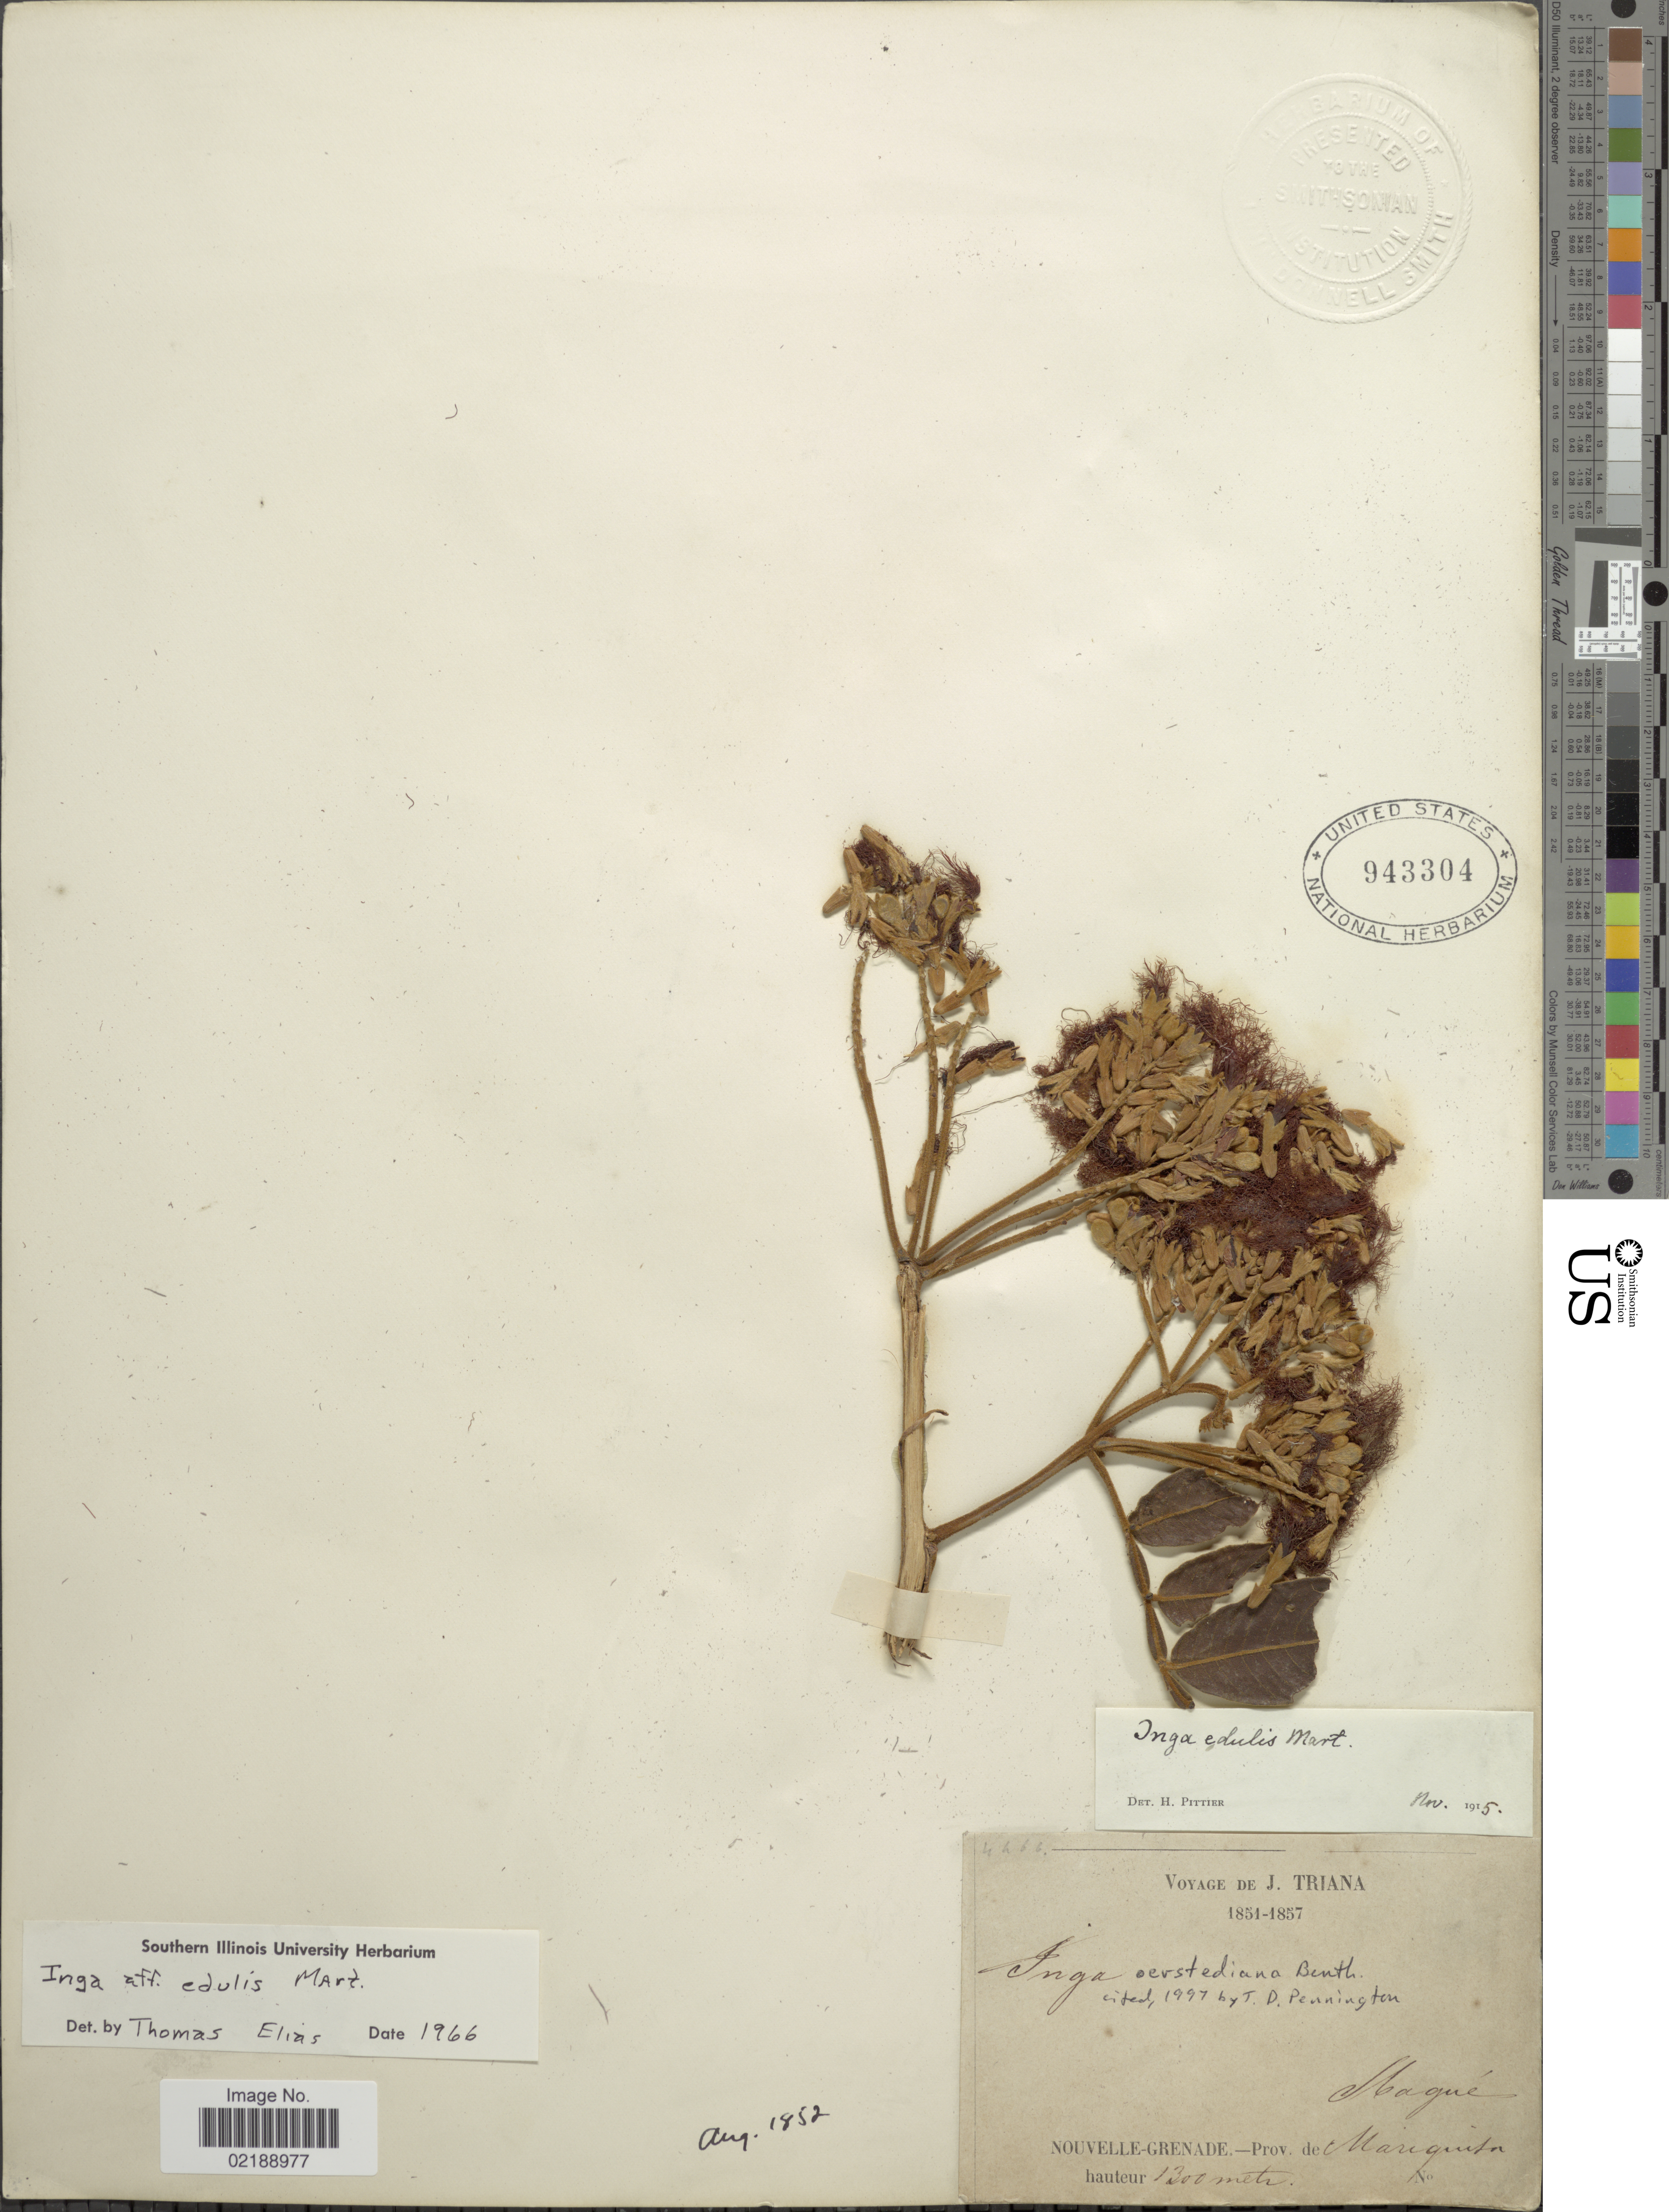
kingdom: Plantae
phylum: Tracheophyta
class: Magnoliopsida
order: Fabales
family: Fabaceae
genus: Inga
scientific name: Inga oerstediana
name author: Benth.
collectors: J. Triana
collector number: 4466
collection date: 1851/1857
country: Colombia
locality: Mague, Nouvelle-Grenade-Prov de Mariquita [interpreted]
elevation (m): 1300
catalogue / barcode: US 943304